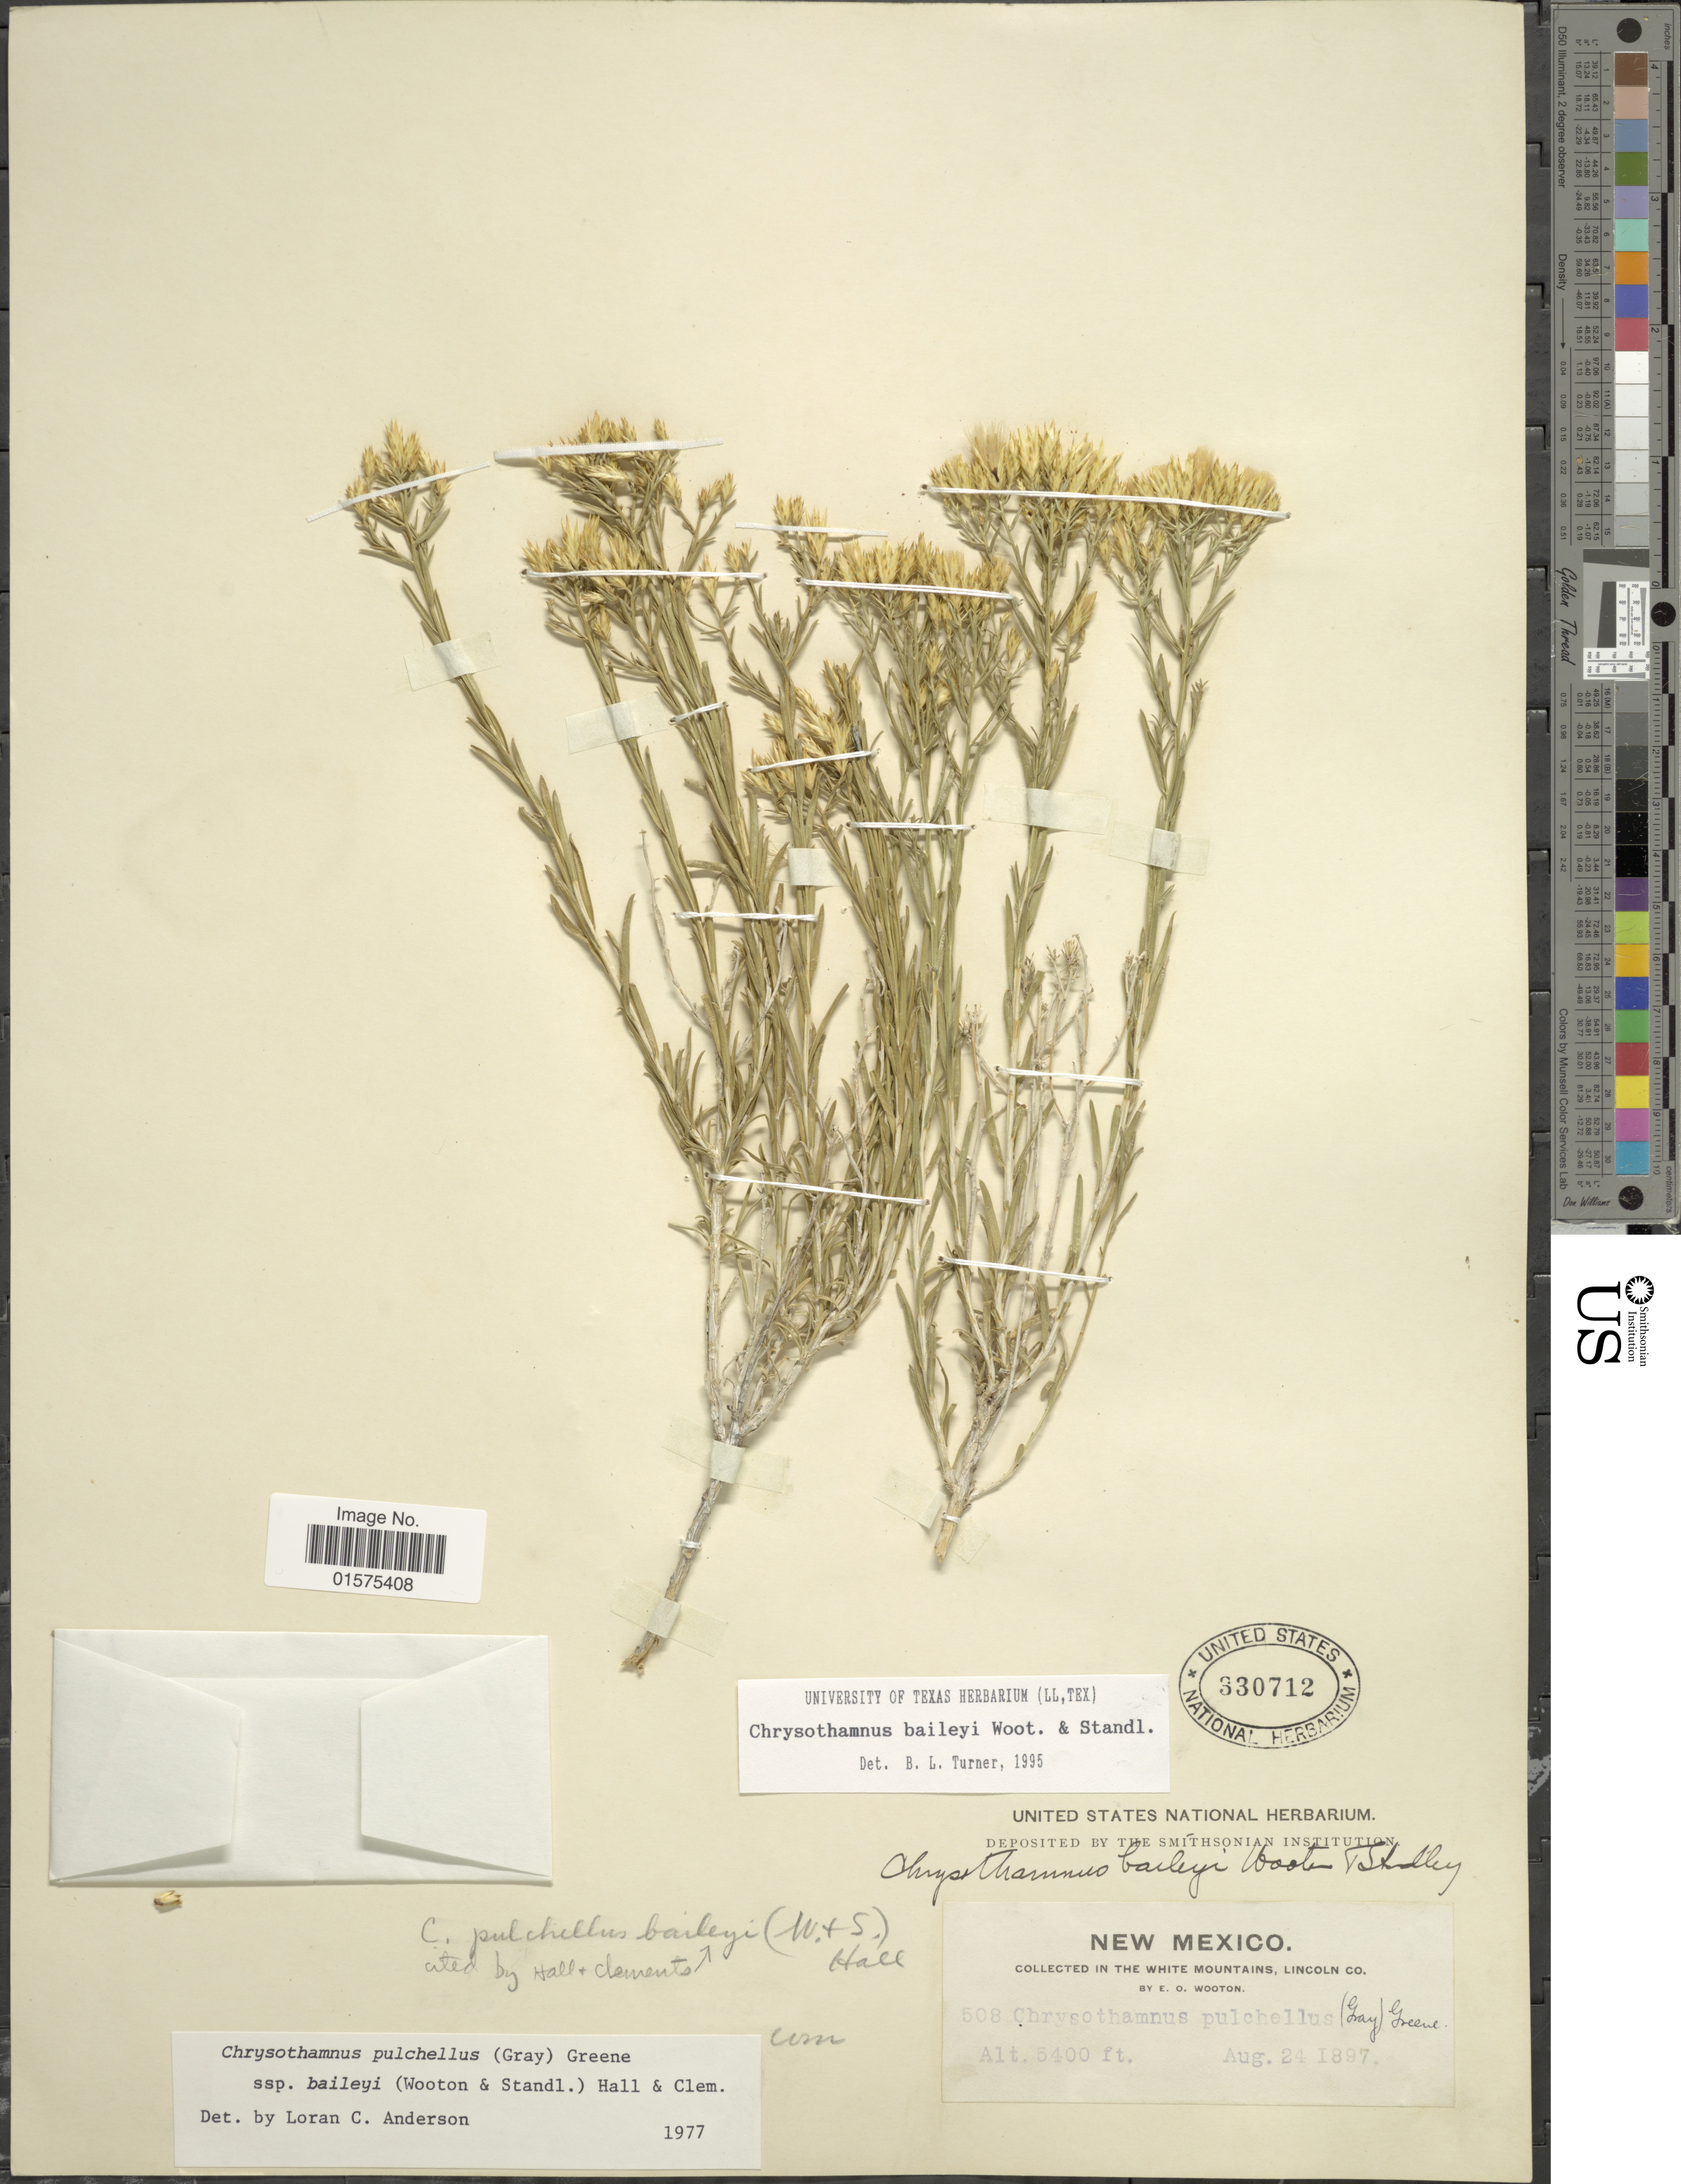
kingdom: Plantae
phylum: Tracheophyta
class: Magnoliopsida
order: Asterales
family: Asteraceae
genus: Lorandersonia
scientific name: Lorandersonia baileyi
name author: (Wooton & Standl.) et al.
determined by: Urbatsch, Lowell E., Curator (LSU), Louisiana State University (UNITED STATES)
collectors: E. O. Wooton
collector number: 508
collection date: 1897-08-24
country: United States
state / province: New Mexico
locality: White Mountains, Lincoln Co.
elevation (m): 1646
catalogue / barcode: US 330712